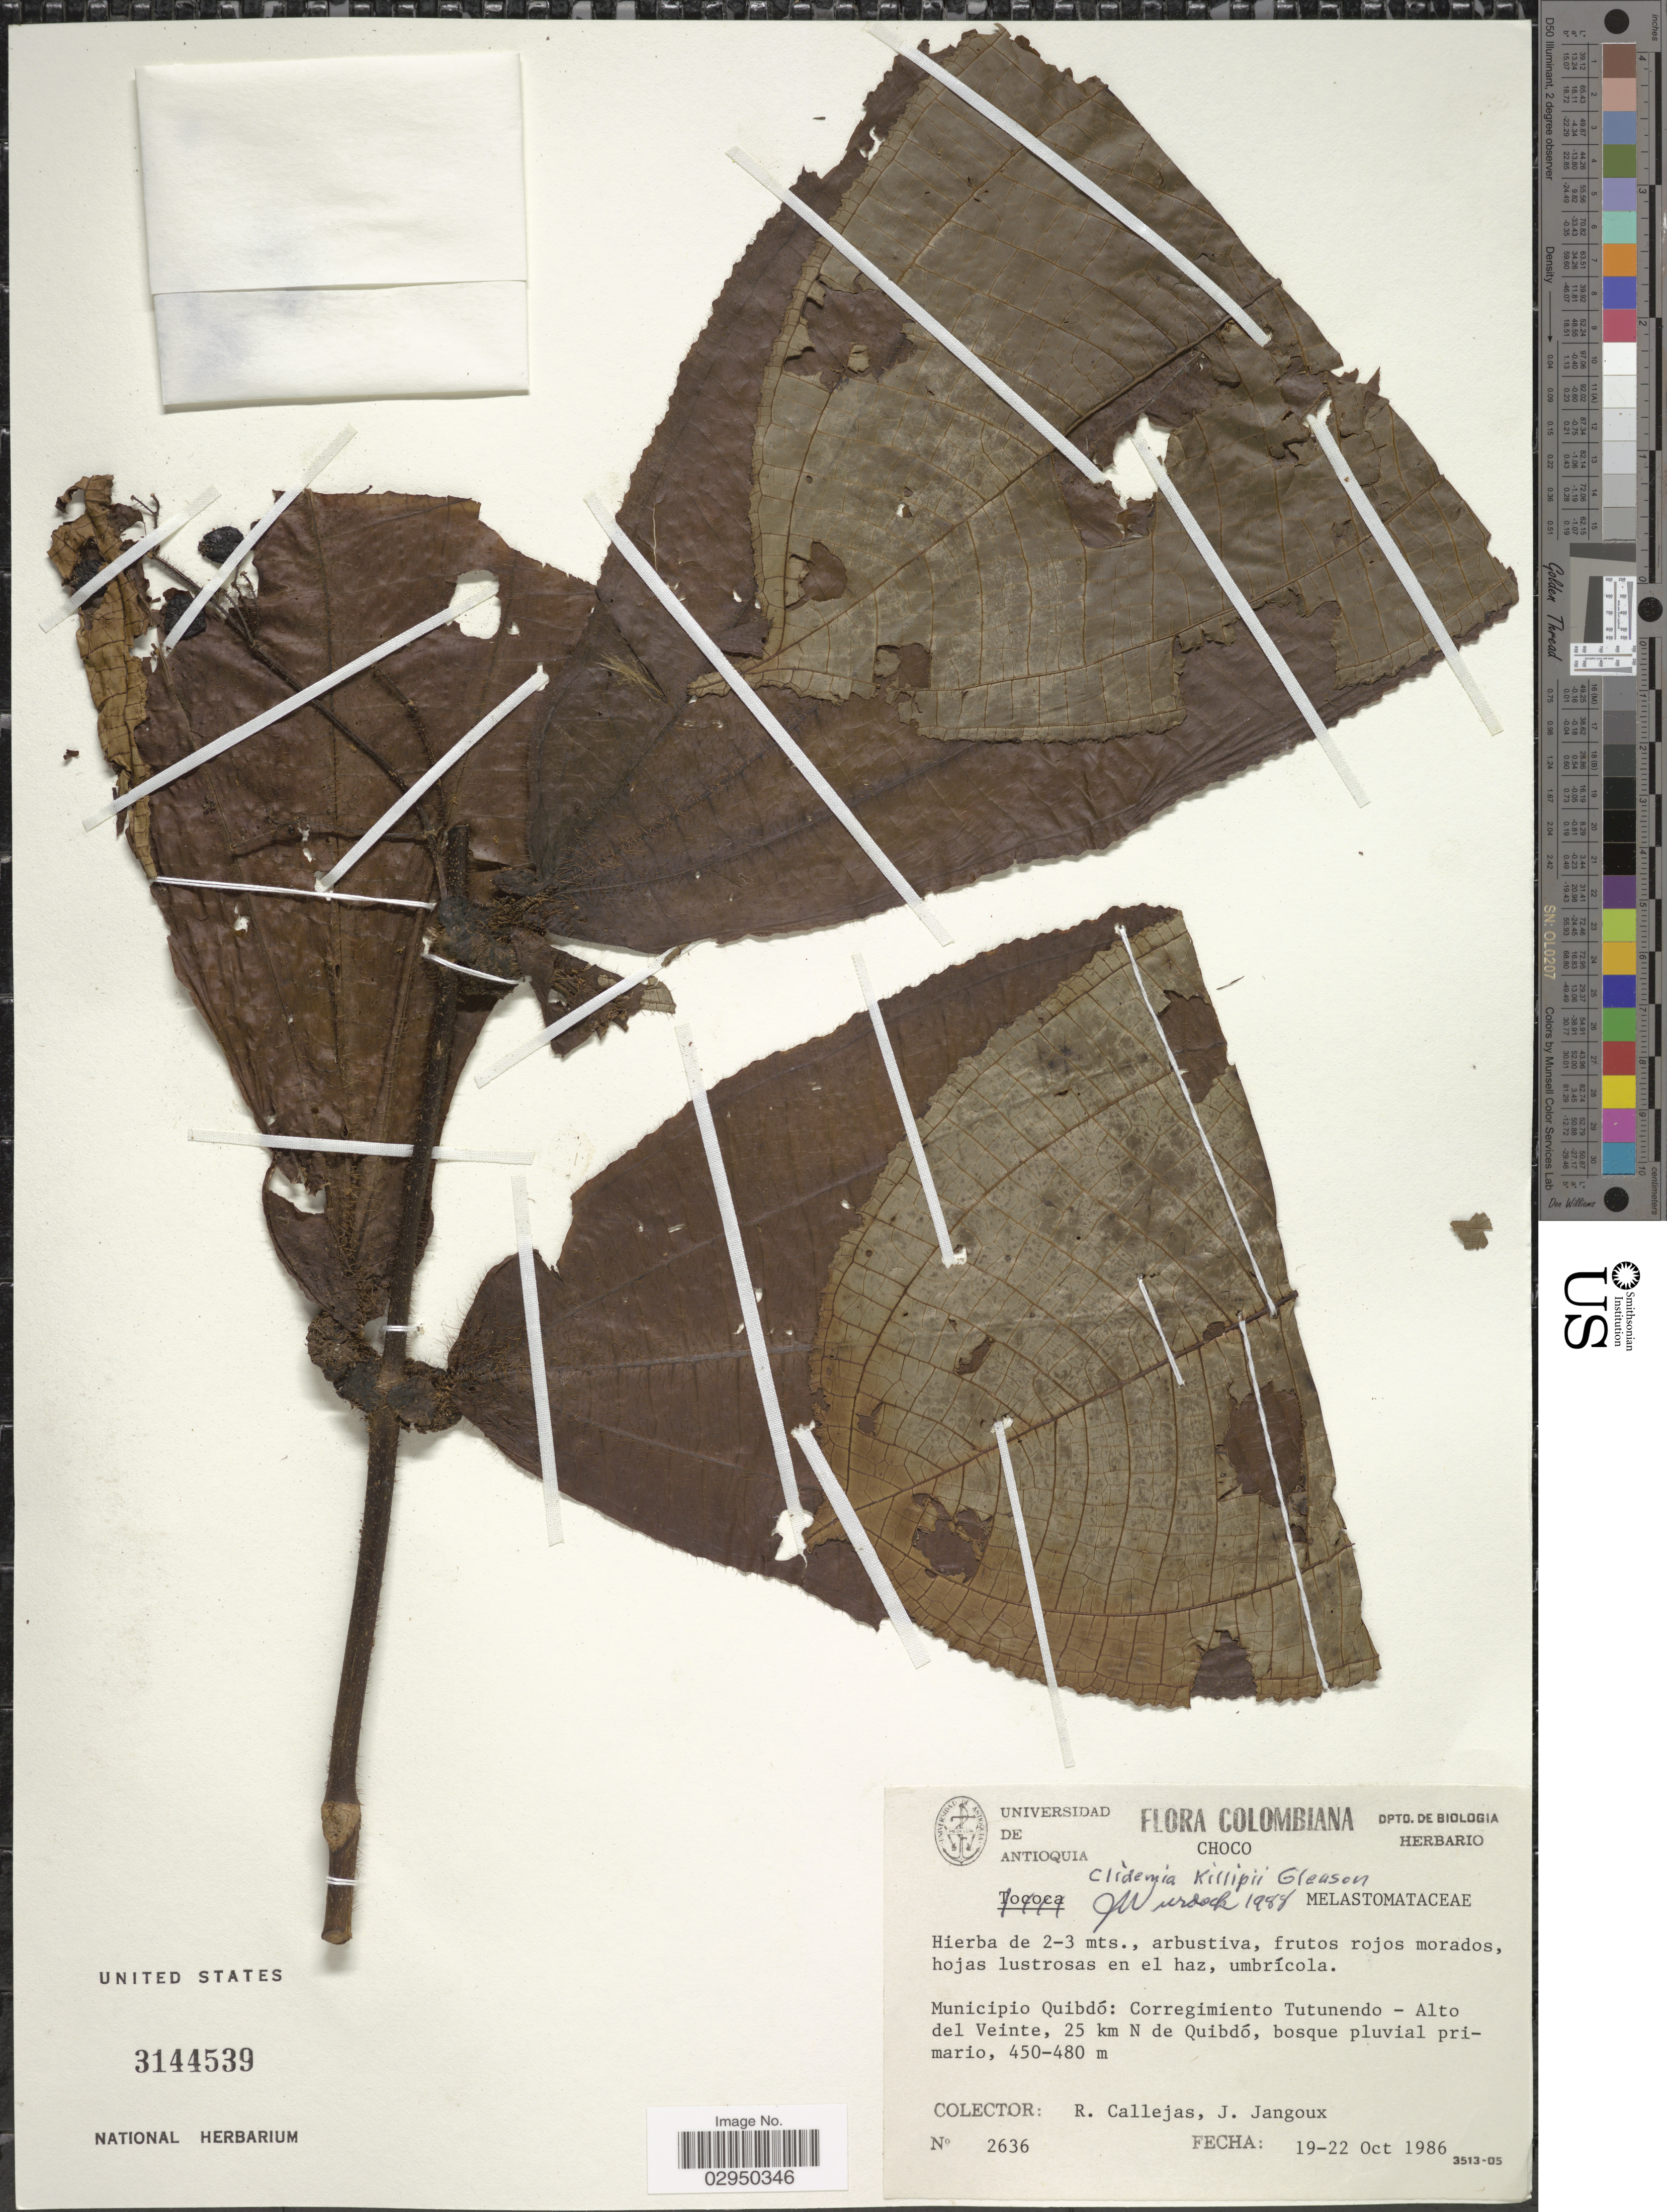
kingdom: Plantae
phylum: Tracheophyta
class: Magnoliopsida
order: Myrtales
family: Melastomataceae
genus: Clidemia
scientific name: Clidemia killipii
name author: Gleason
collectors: R. Callejas & J. I. Jangoux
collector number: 2636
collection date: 1986-10-19/1986-10-22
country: Colombia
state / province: Chocó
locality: Municipio Quibdó: Corregimiento Tutunendo - Alto del Veinte, 25 km N de Quibdó.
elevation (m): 450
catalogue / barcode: US 3144539